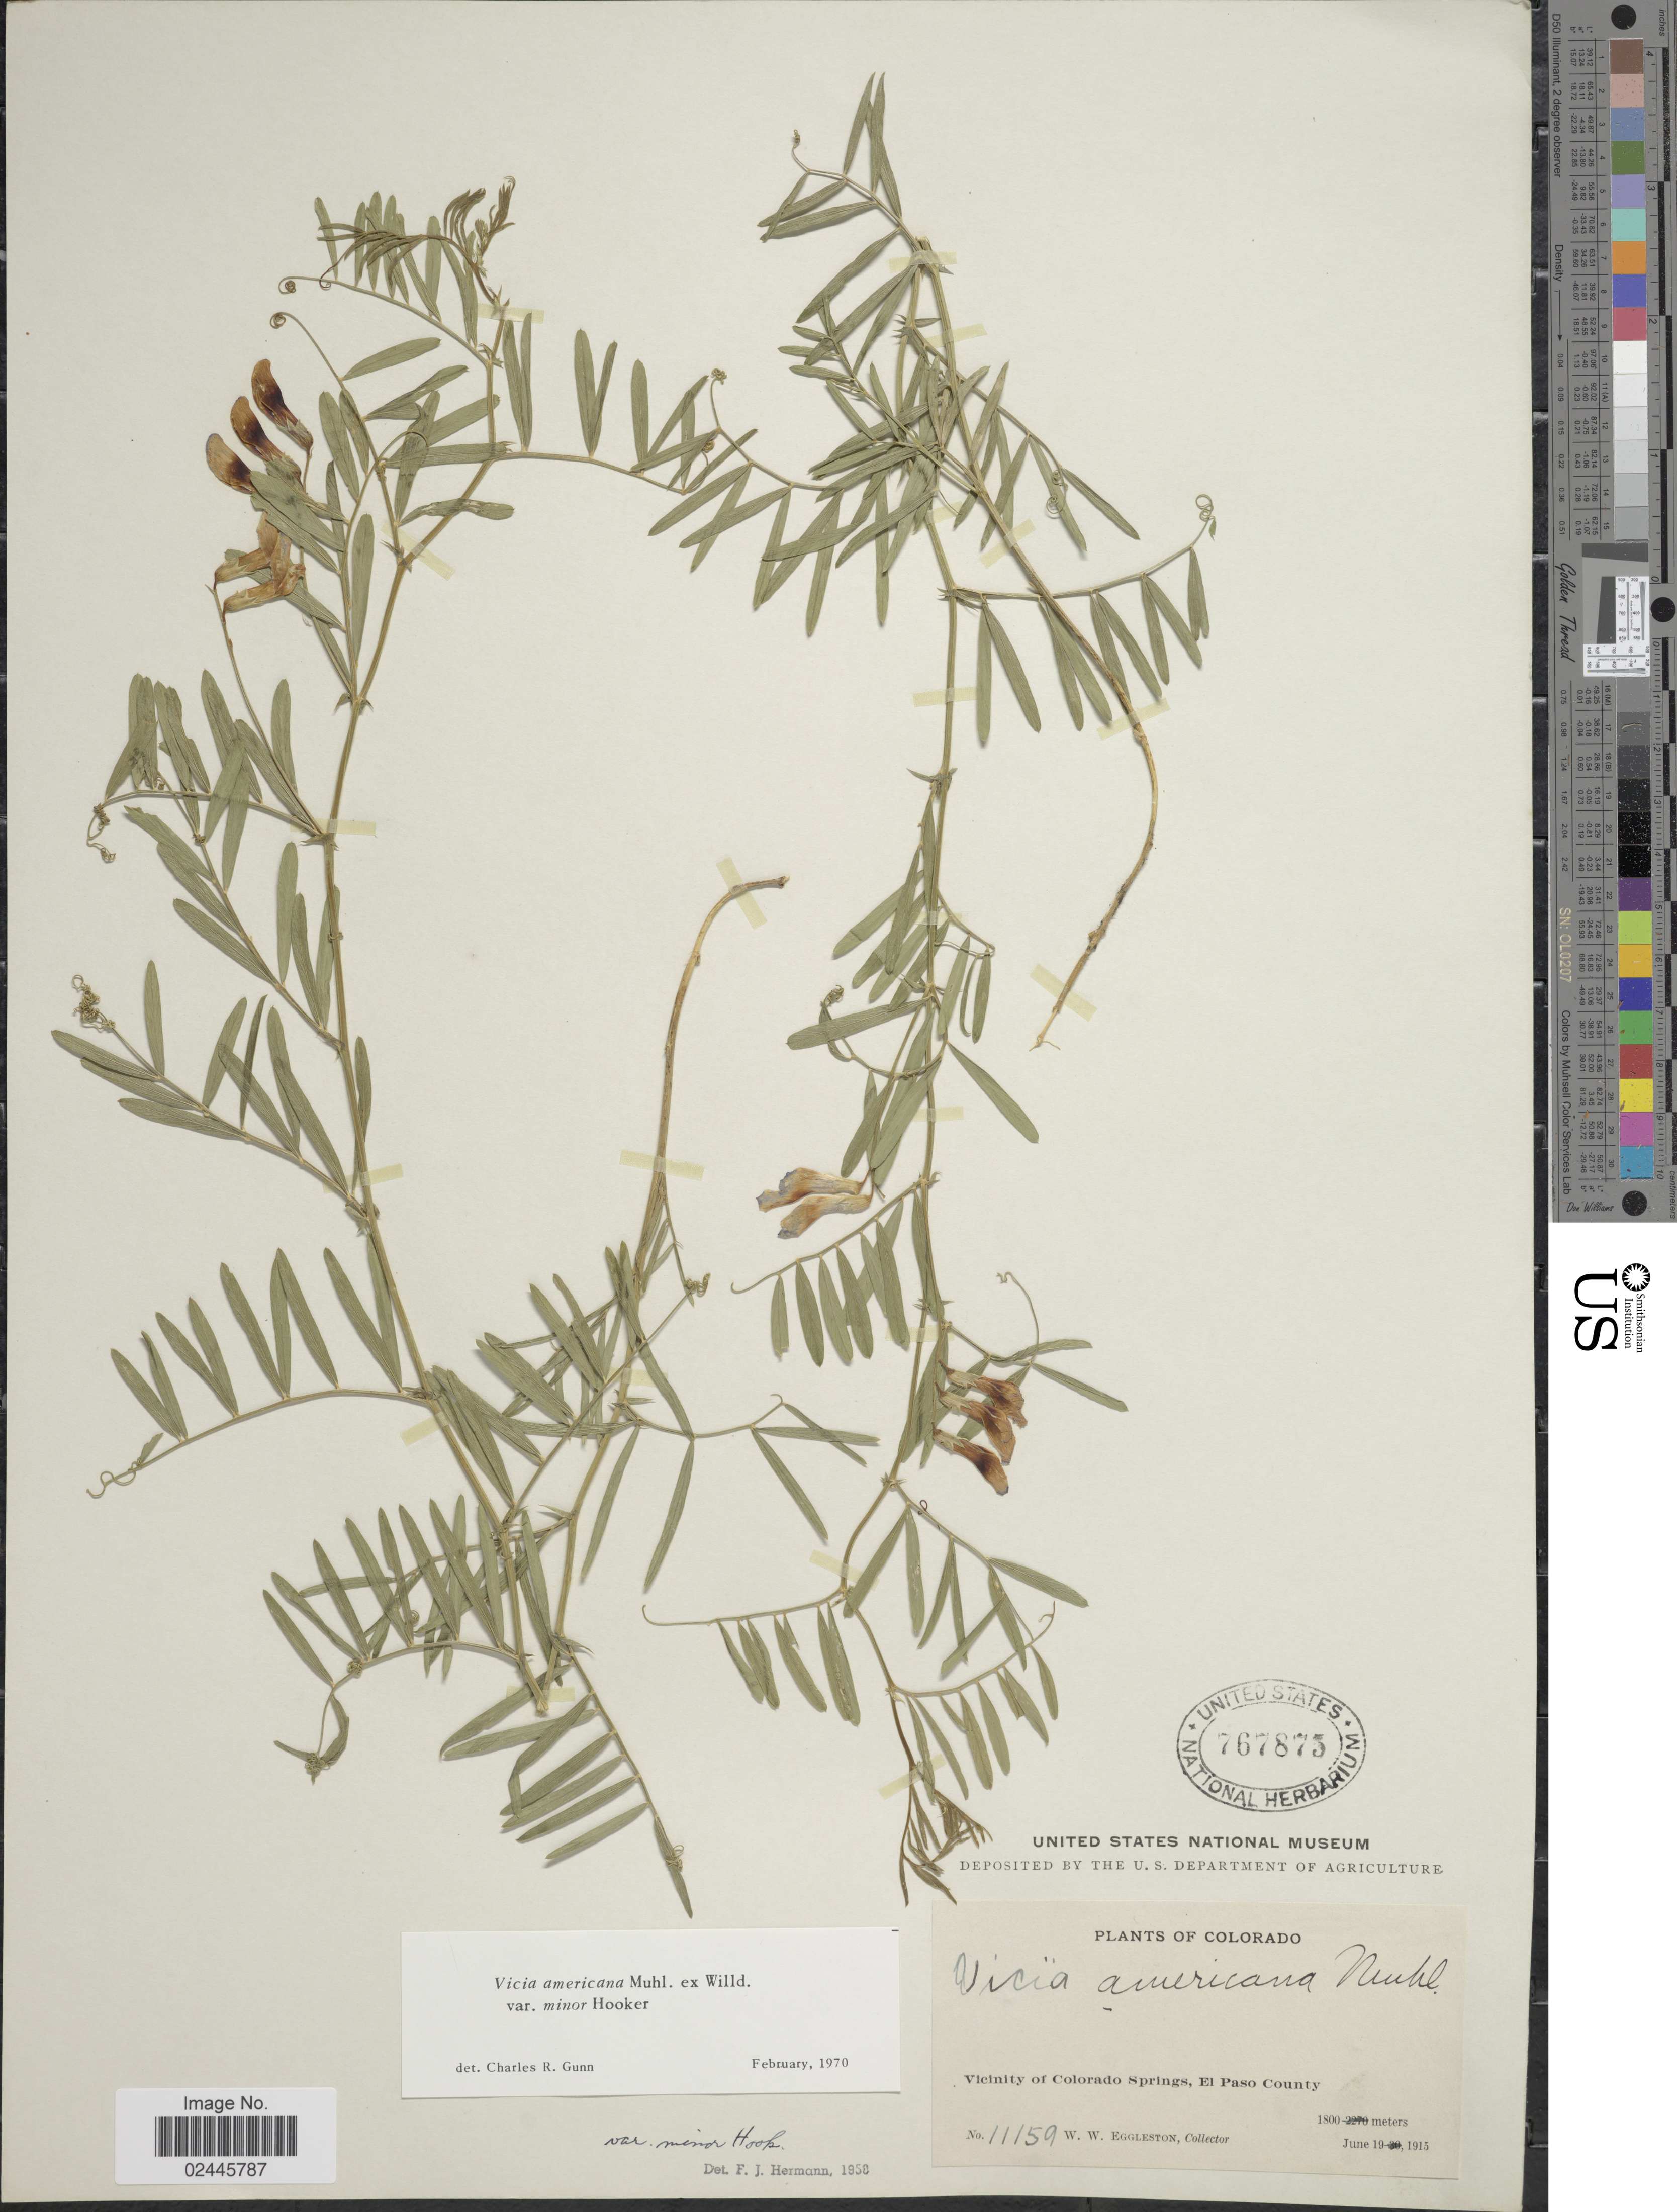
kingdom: Plantae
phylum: Tracheophyta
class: Magnoliopsida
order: Fabales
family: Fabaceae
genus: Vicia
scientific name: Vicia americana var. minor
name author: Hook.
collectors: W. W. Eggleston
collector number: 11159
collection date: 1915-06-19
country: United States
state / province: Colorado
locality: Colorado, Vicinity of Colorado Springs, El Paso County.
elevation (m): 1800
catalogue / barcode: US 767875